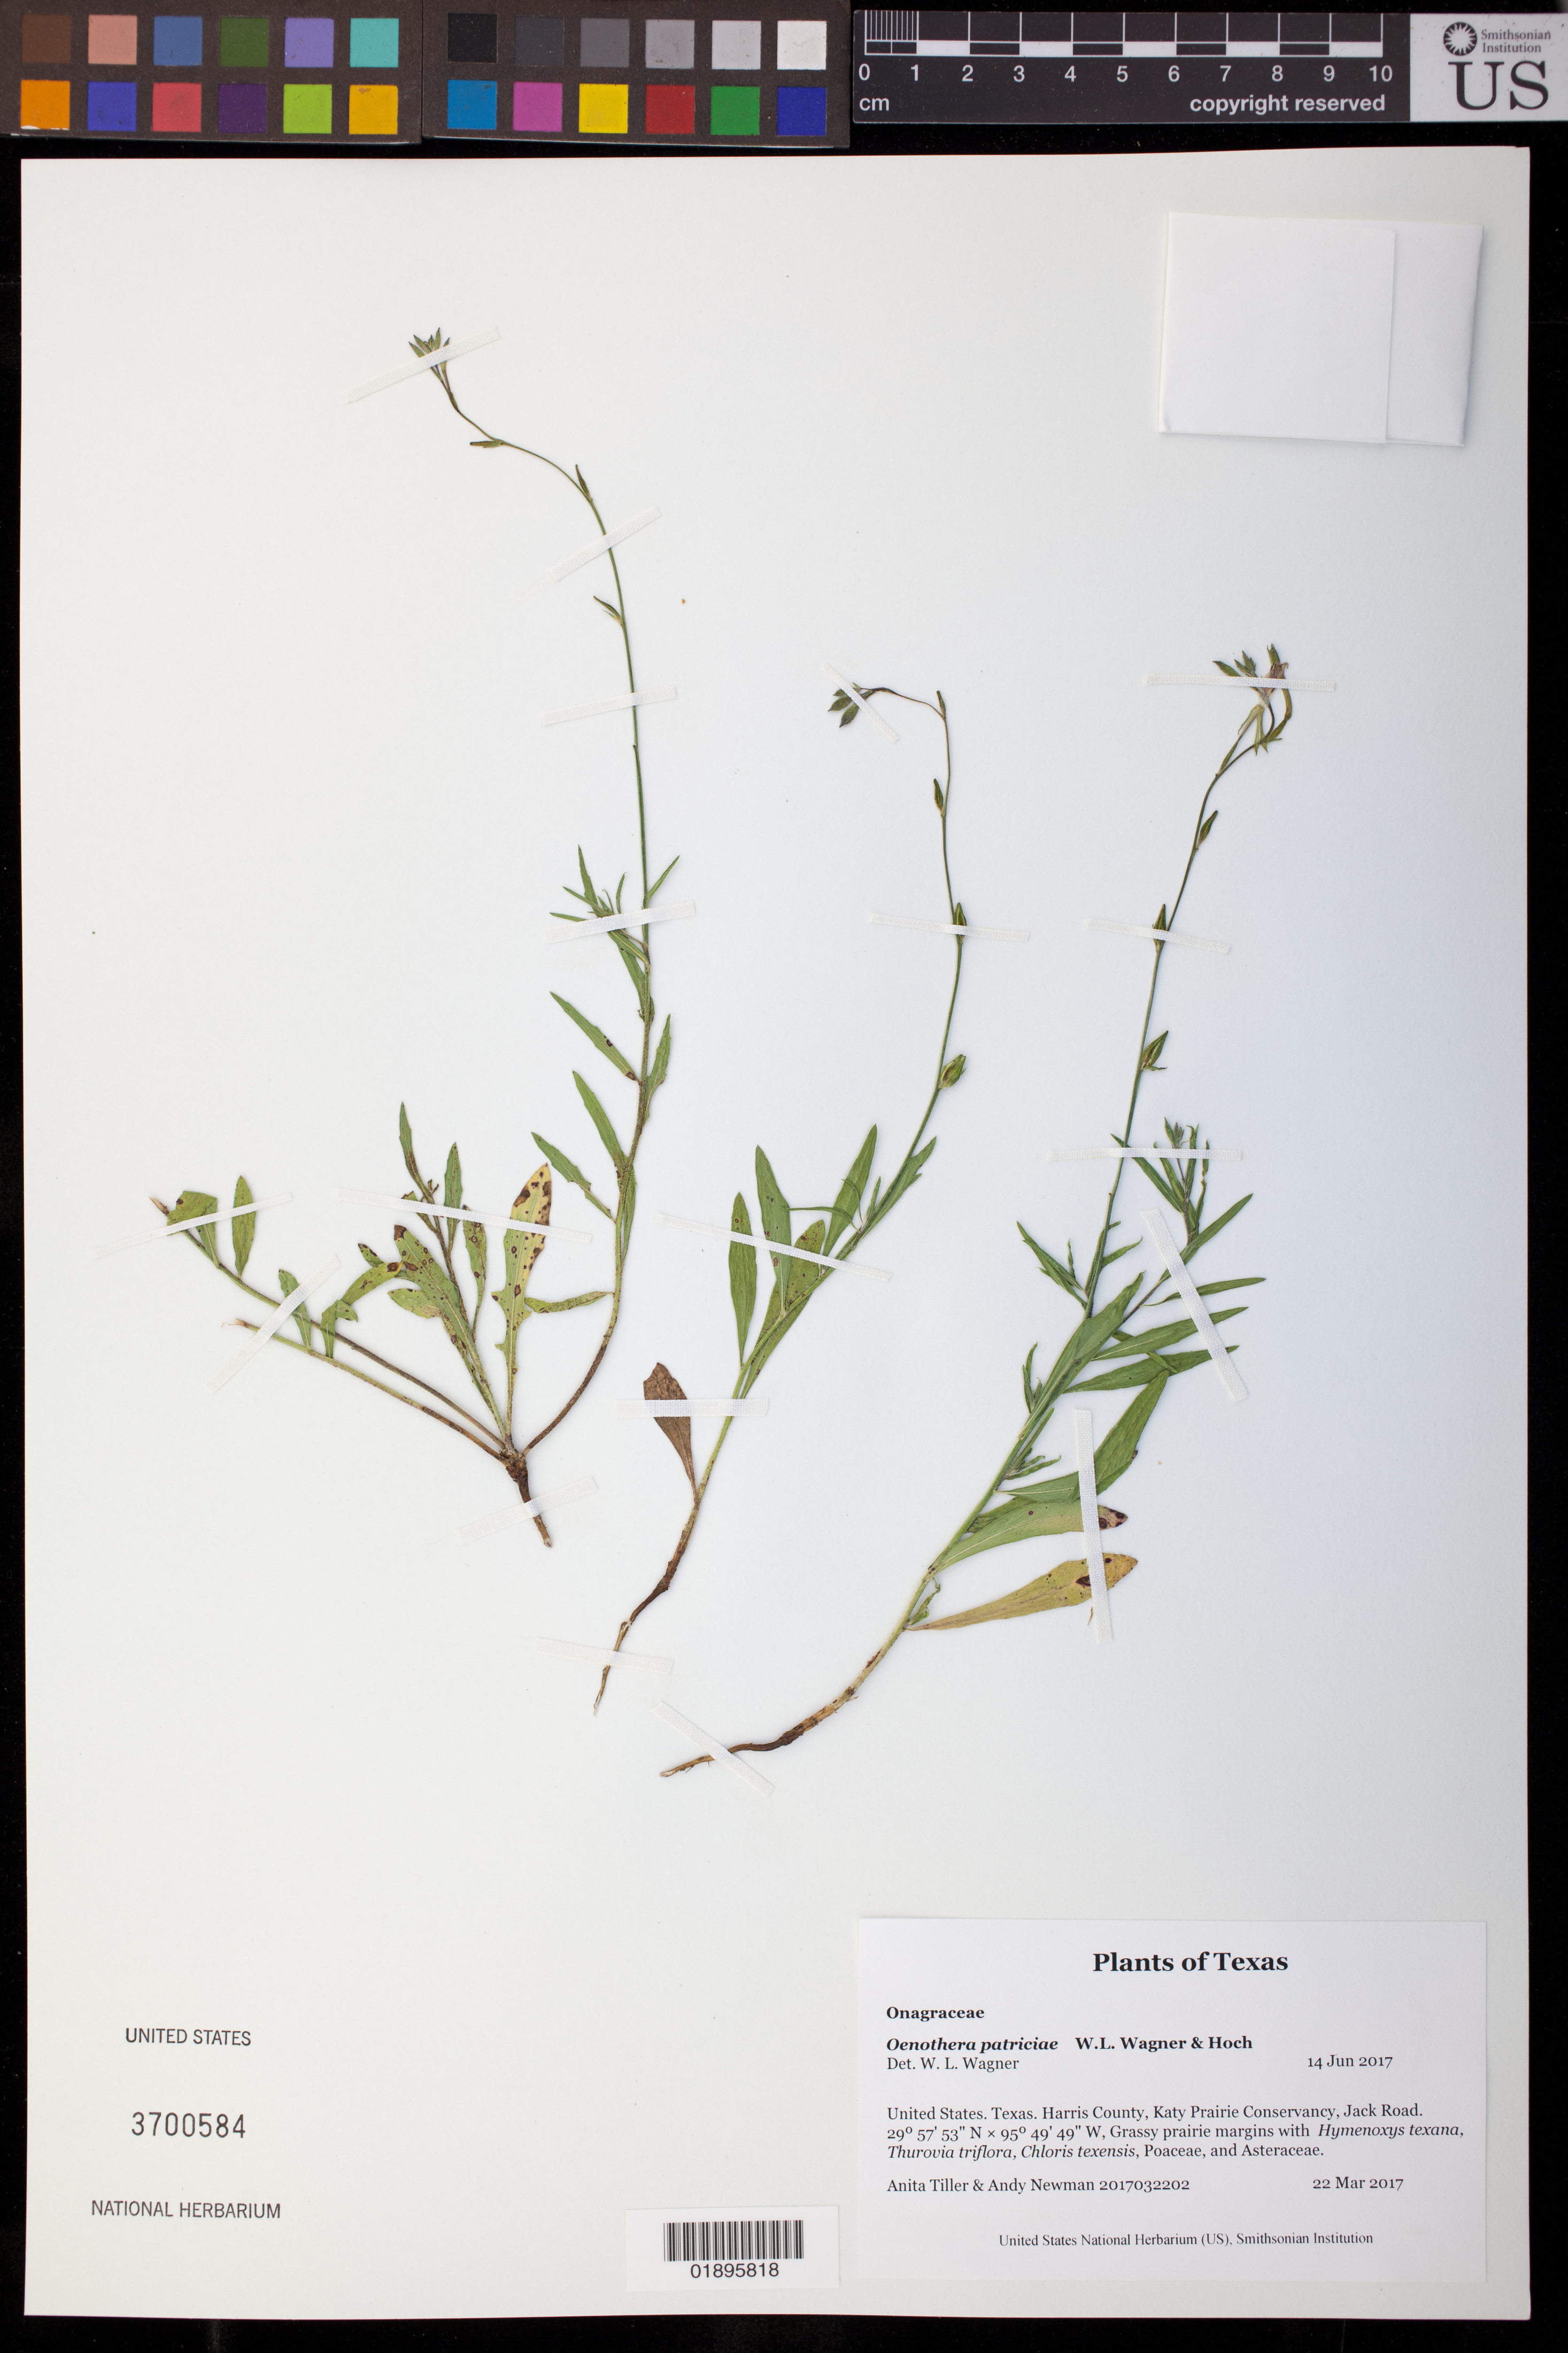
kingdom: Plantae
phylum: Tracheophyta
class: Magnoliopsida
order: Myrtales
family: Onagraceae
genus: Oenothera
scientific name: Oenothera patriciae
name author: W.L. Wagner & Hoch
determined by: Wagner, W. L., (BOT), Smithsonian Institution - National Museum of Natural History (UNITED STATES)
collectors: A. Tiller & A. Newman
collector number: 2017032202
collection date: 2017-03-22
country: United States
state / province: Texas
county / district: Harris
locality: Katy Prairie Conservancy, Jack Road.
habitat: Grassy prairie margins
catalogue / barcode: US 3700584